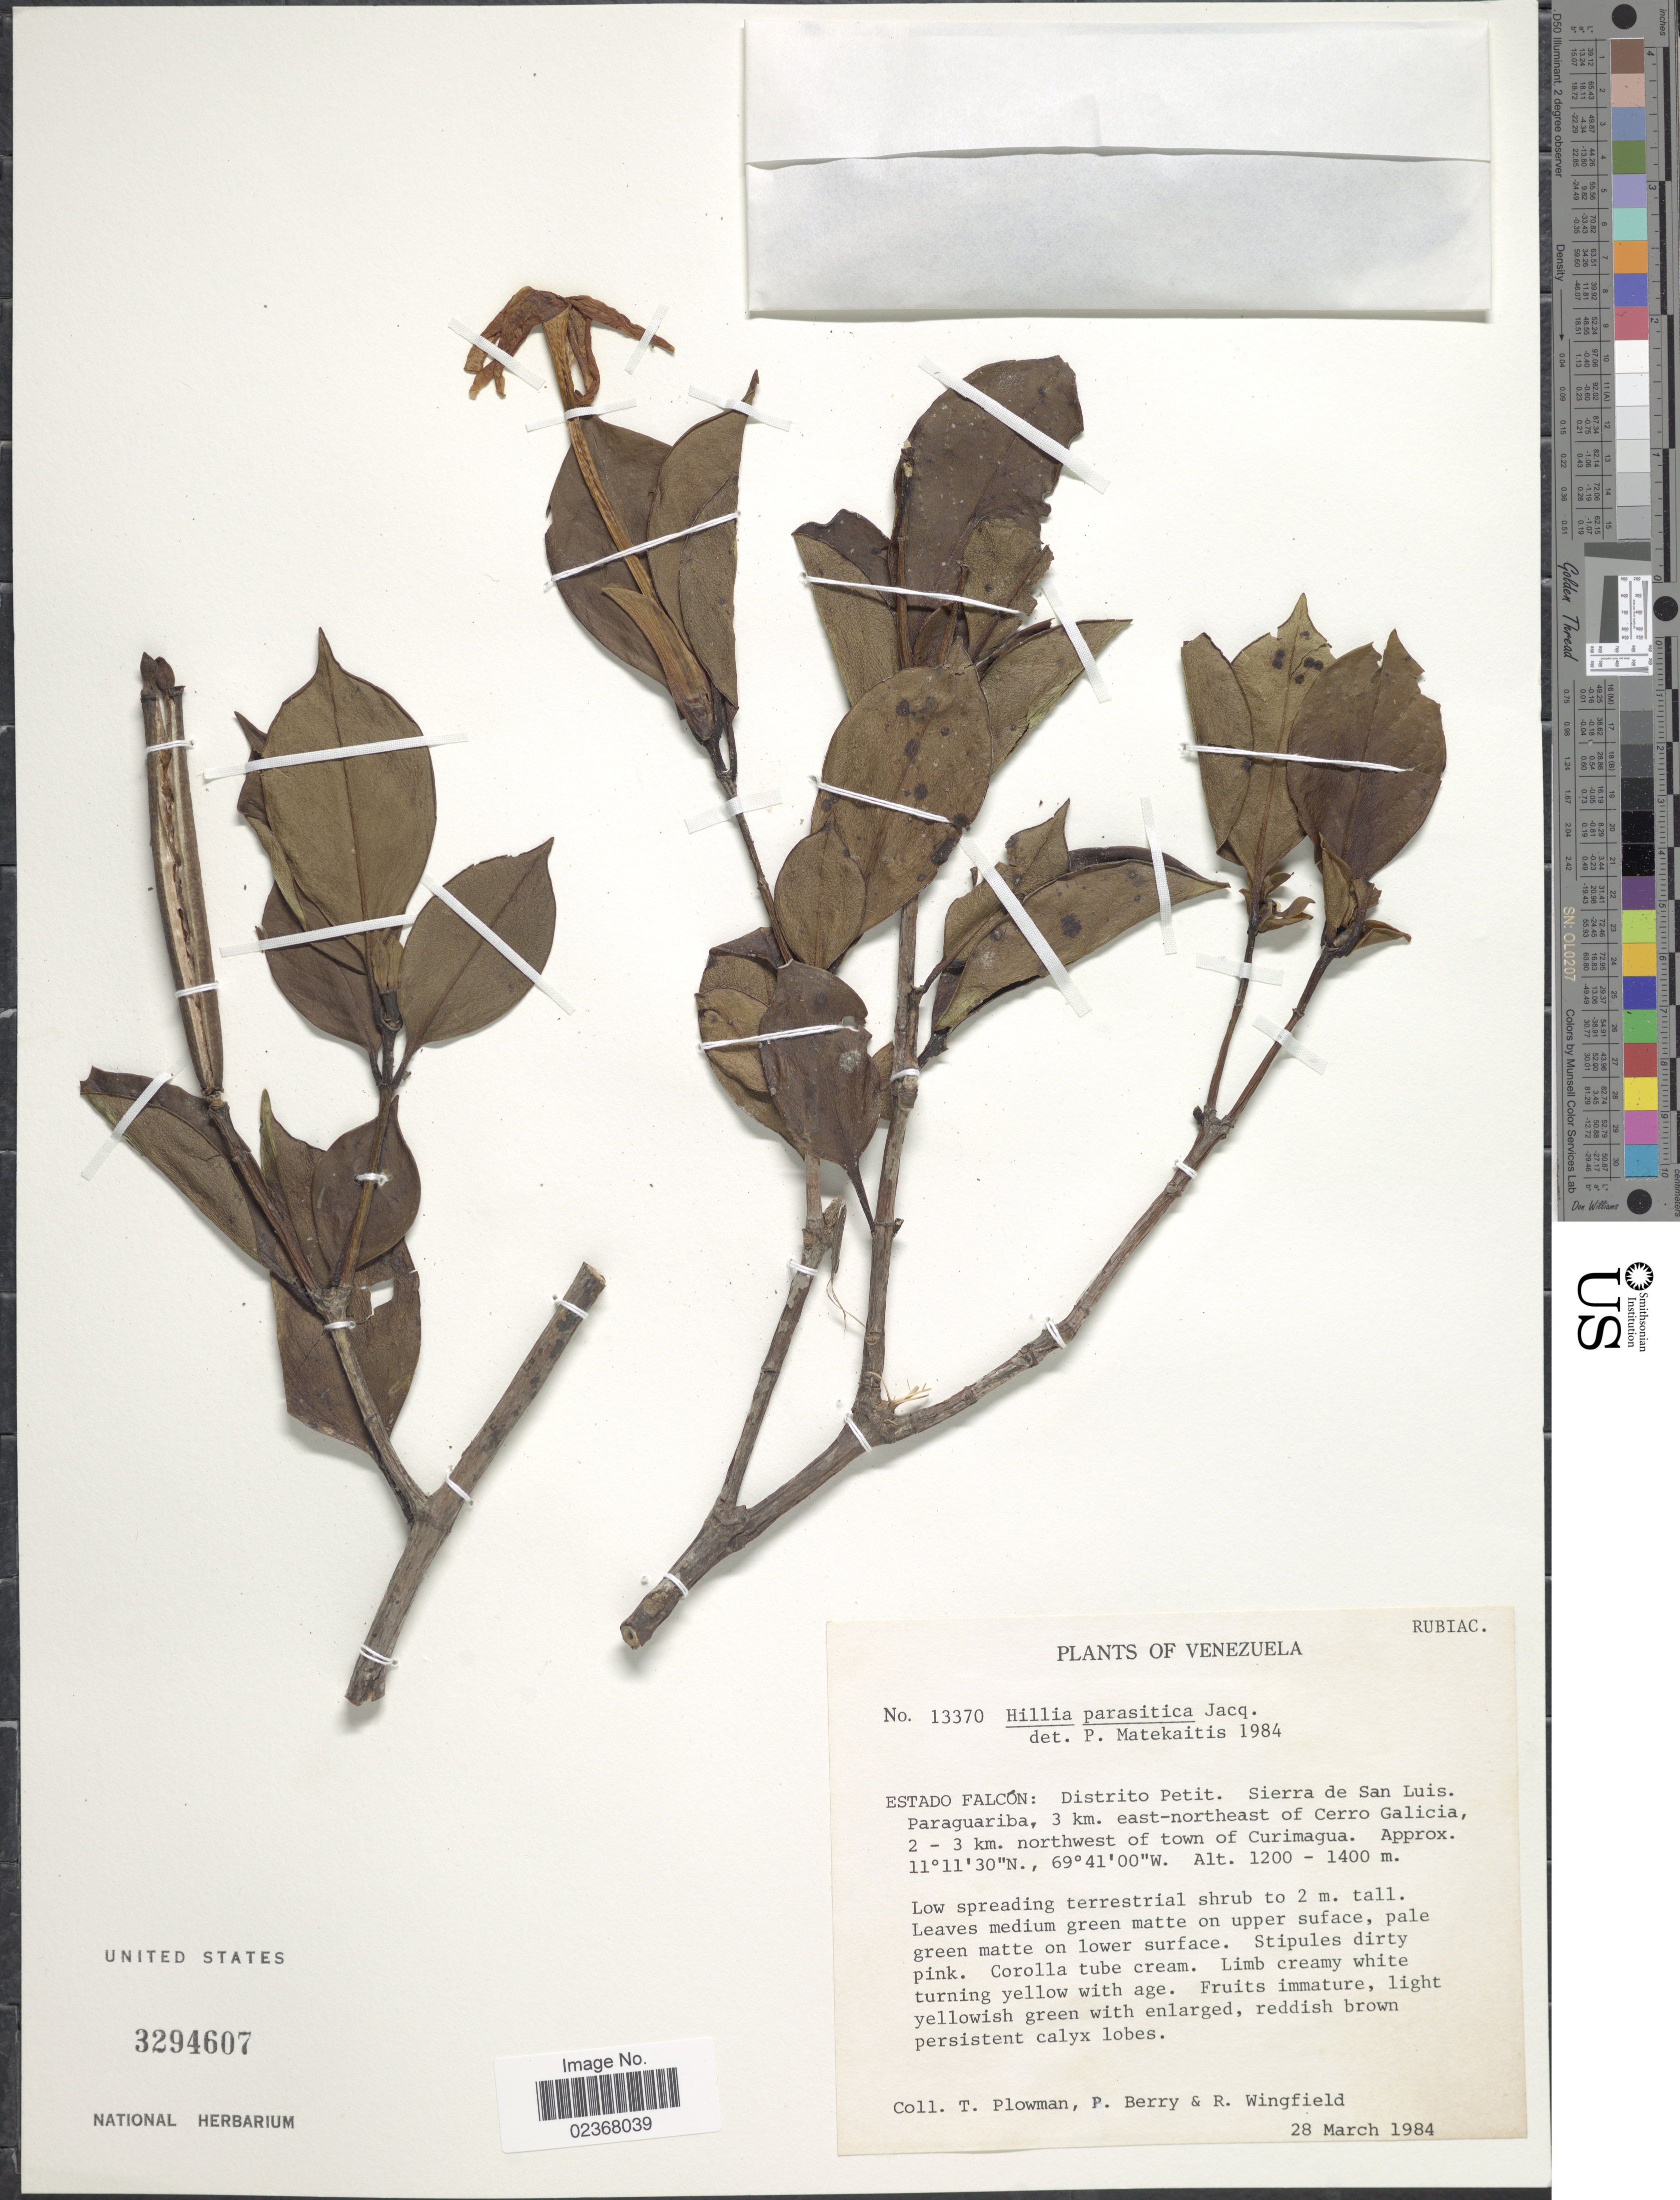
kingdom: Plantae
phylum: Tracheophyta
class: Magnoliopsida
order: Gentianales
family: Rubiaceae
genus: Hillia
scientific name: Hillia parasitica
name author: Jacq.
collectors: T. Plowman, P. Berry & R. Wingfield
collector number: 13370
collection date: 1984-03-28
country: Venezuela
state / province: Falcon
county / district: Petit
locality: Estado Falcon: Distrito Petit, Sierra de San Luis, Paraguariba, 3 km. east-northeast of Cerro Galicia, 2-3 km. northwest of town of Curimagua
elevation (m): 1200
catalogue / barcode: US 3294607